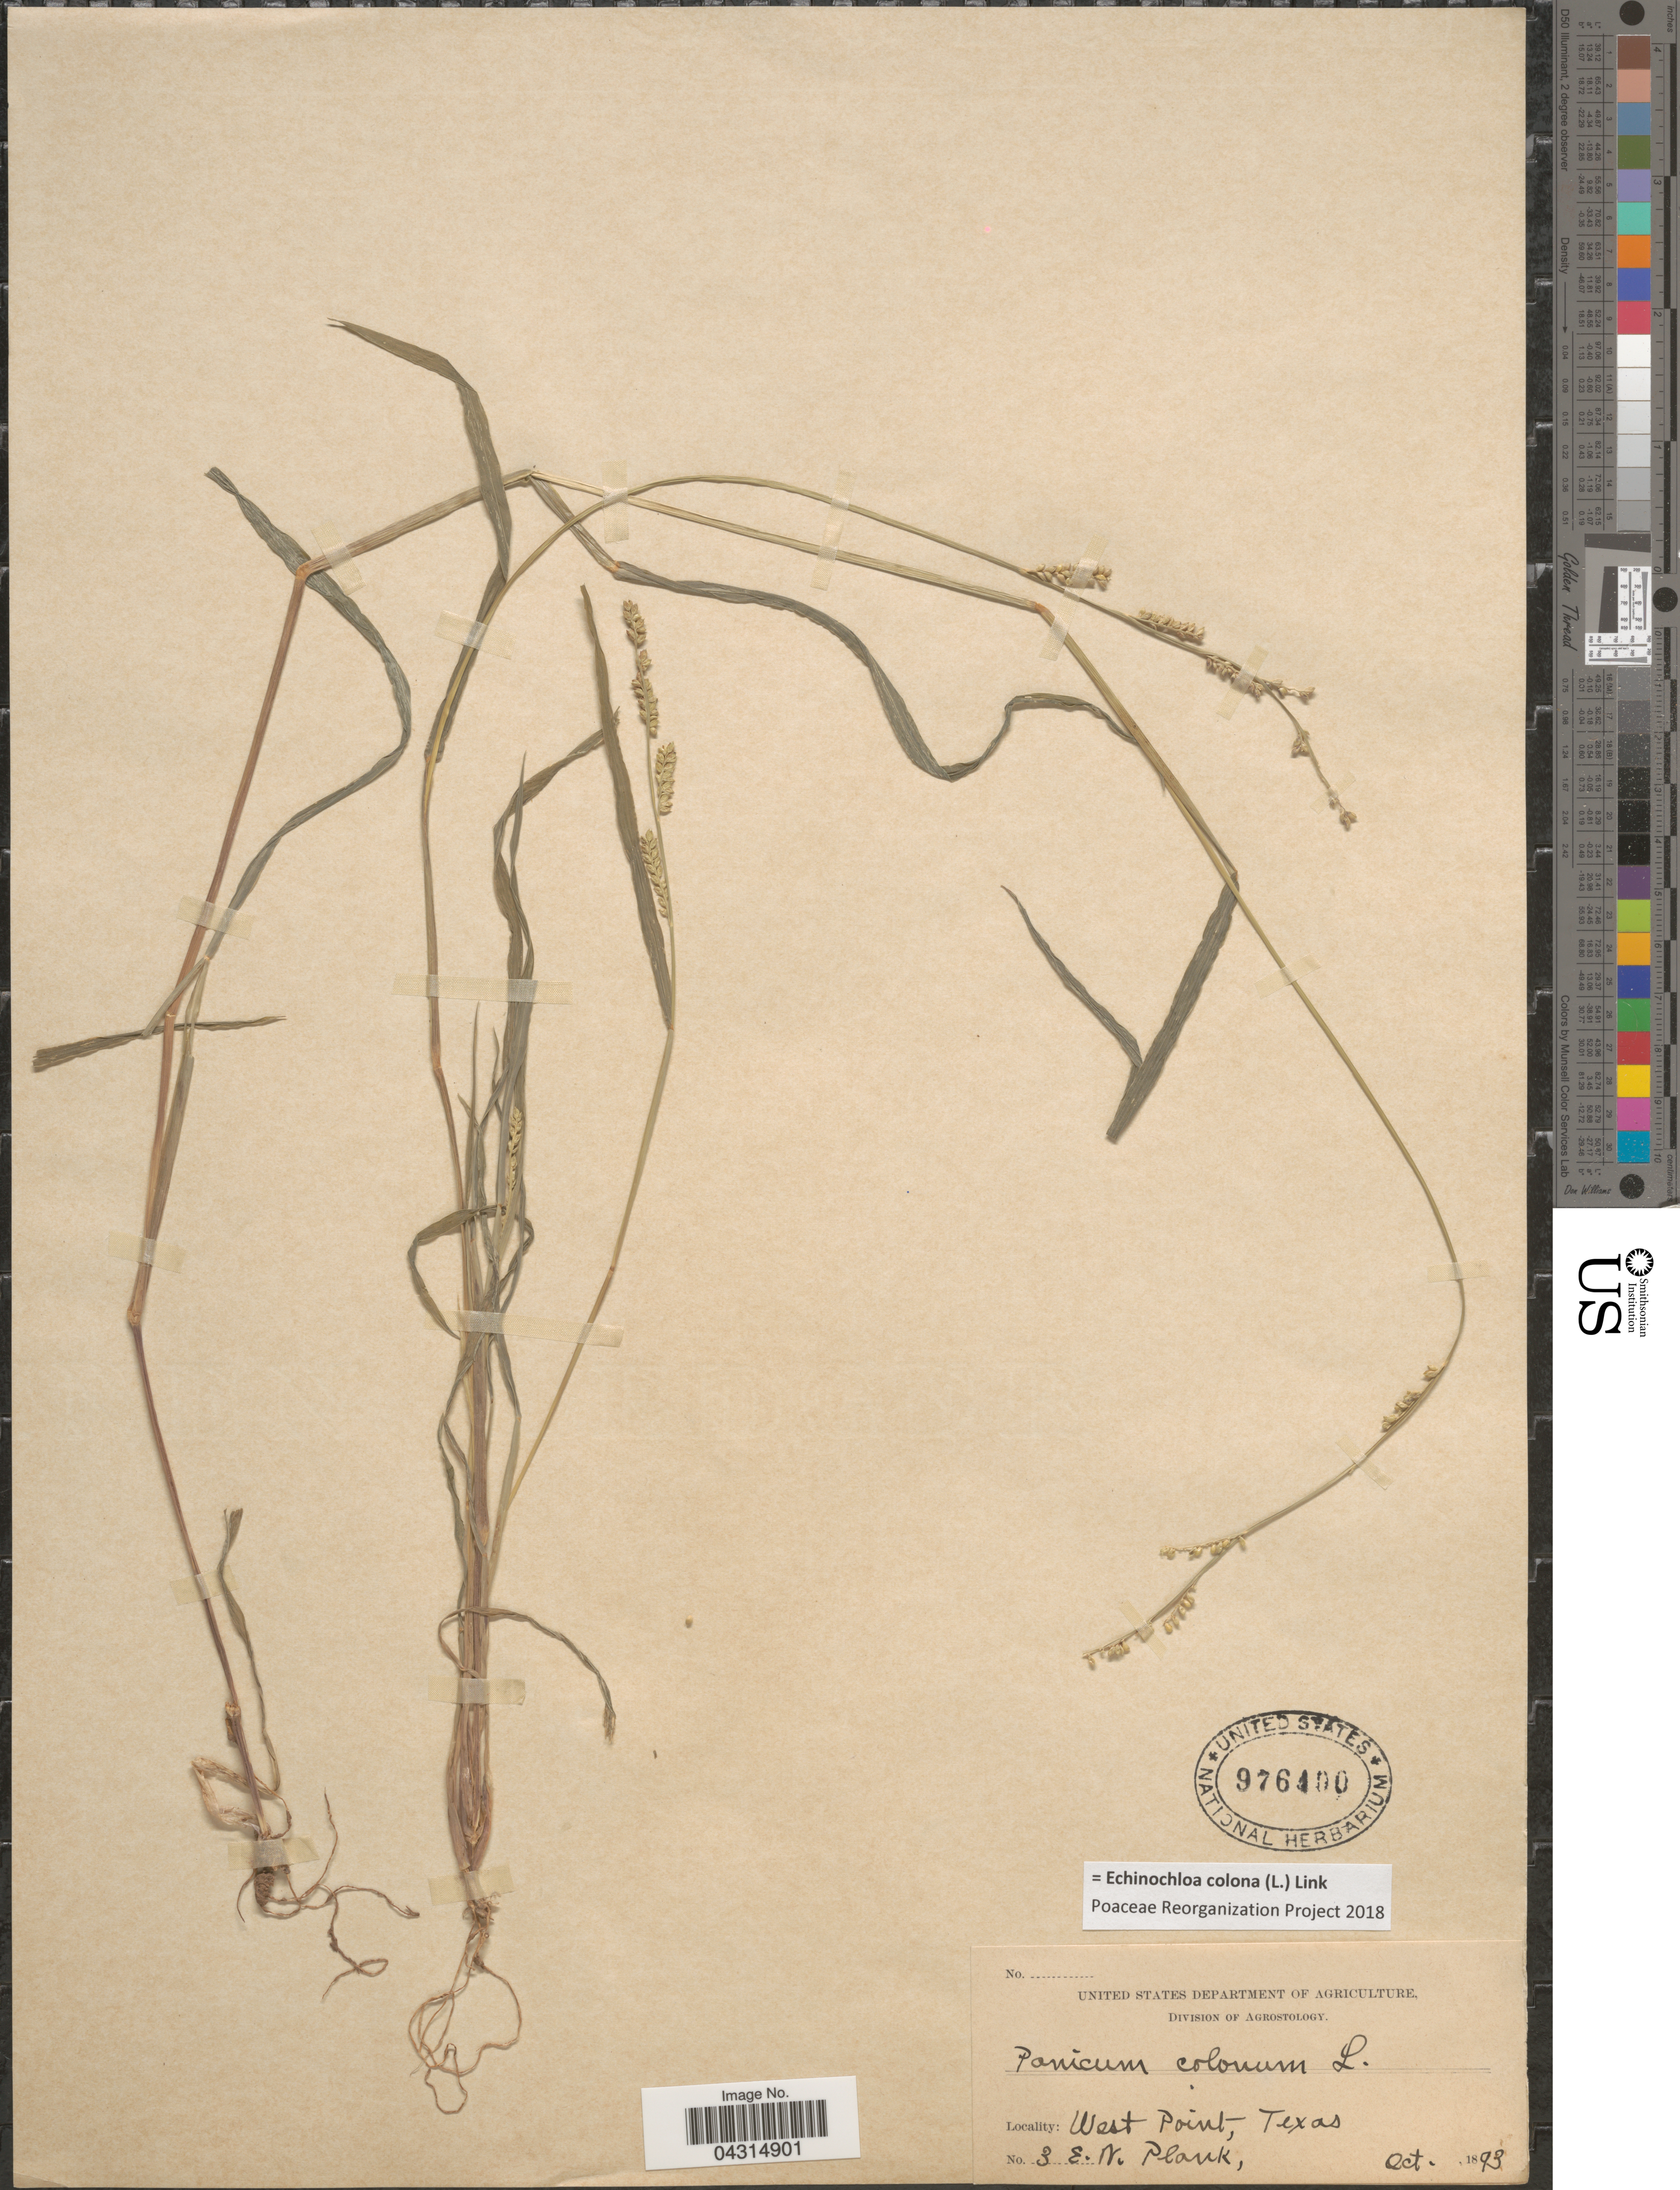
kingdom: Plantae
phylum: Tracheophyta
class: Liliopsida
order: Poales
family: Poaceae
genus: Echinochloa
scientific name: Echinochloa colona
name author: (L.) Link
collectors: E. Plank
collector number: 3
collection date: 1893-10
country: United States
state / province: Texas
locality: West Point.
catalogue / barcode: US 976400